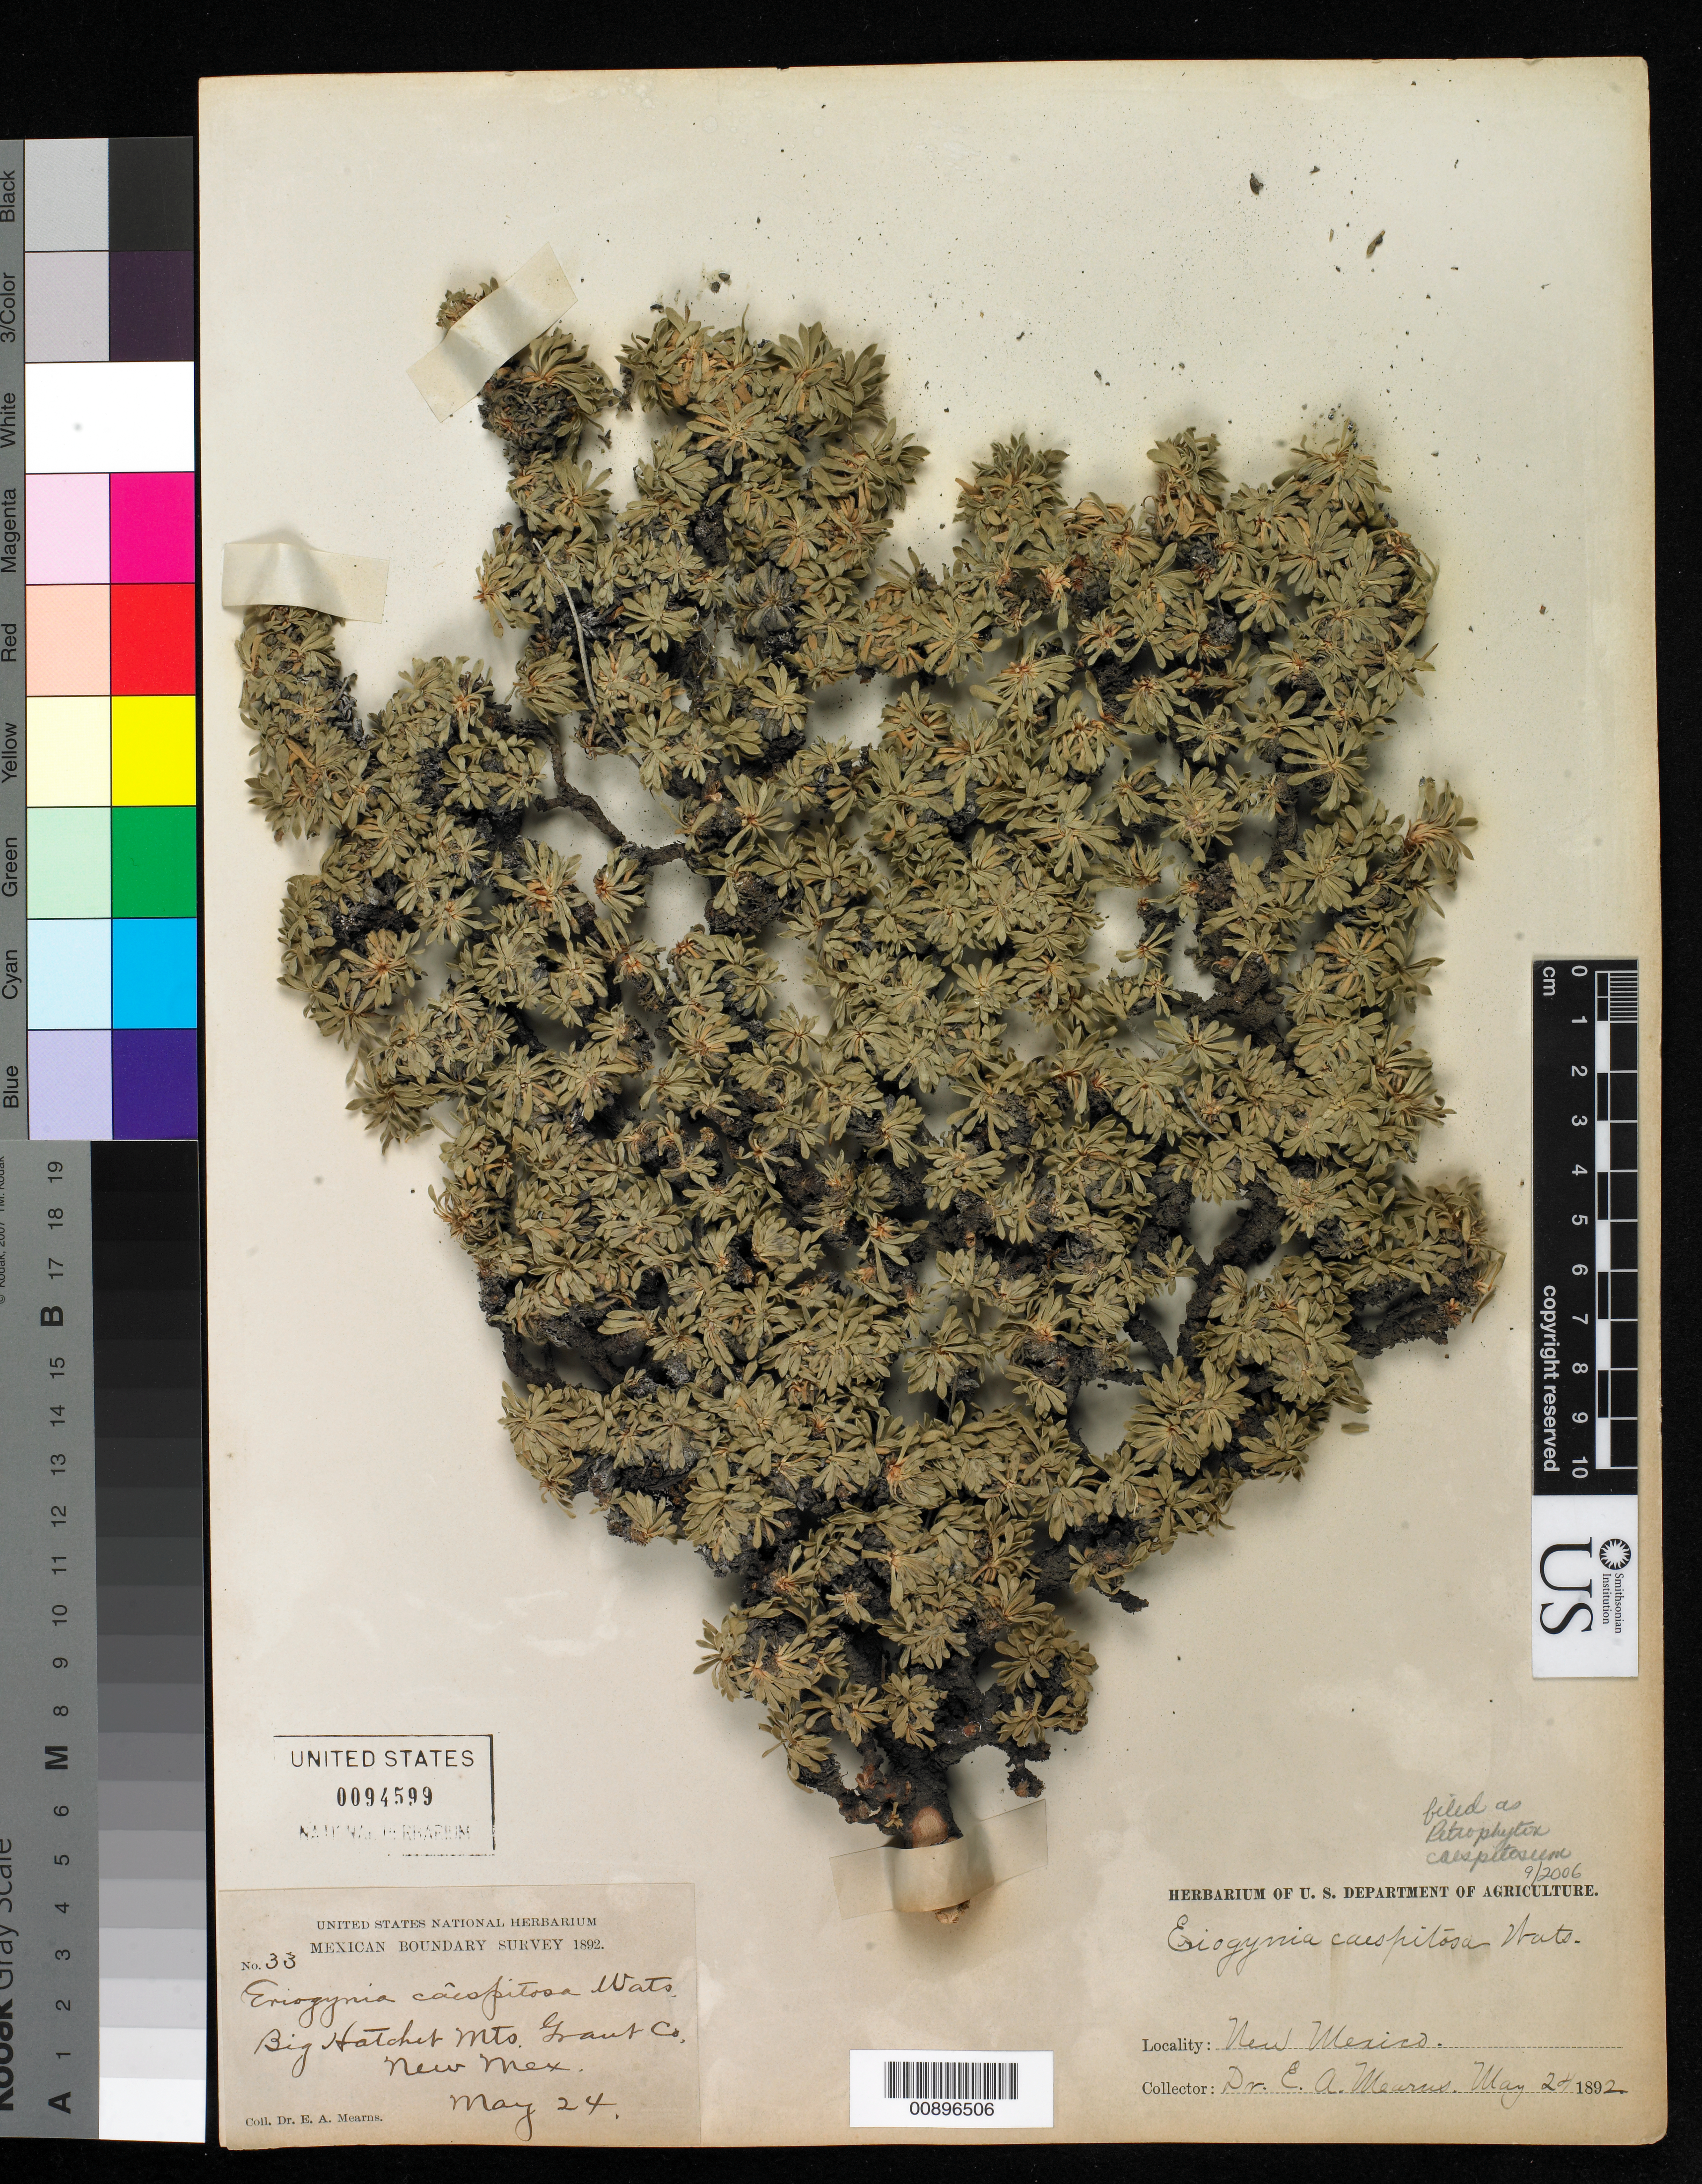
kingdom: Plantae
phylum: Tracheophyta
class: Magnoliopsida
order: Rosales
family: Rosaceae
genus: Petrophytum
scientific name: Petrophytum caespitosum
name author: (Nutt.) Rydb.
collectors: E. A. Mearns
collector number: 33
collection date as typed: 24 May 1892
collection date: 1892-05-24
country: United States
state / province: New Mexico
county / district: Grant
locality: Big Hatchet Mts., Grant County, New Mexico.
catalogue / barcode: US 94599